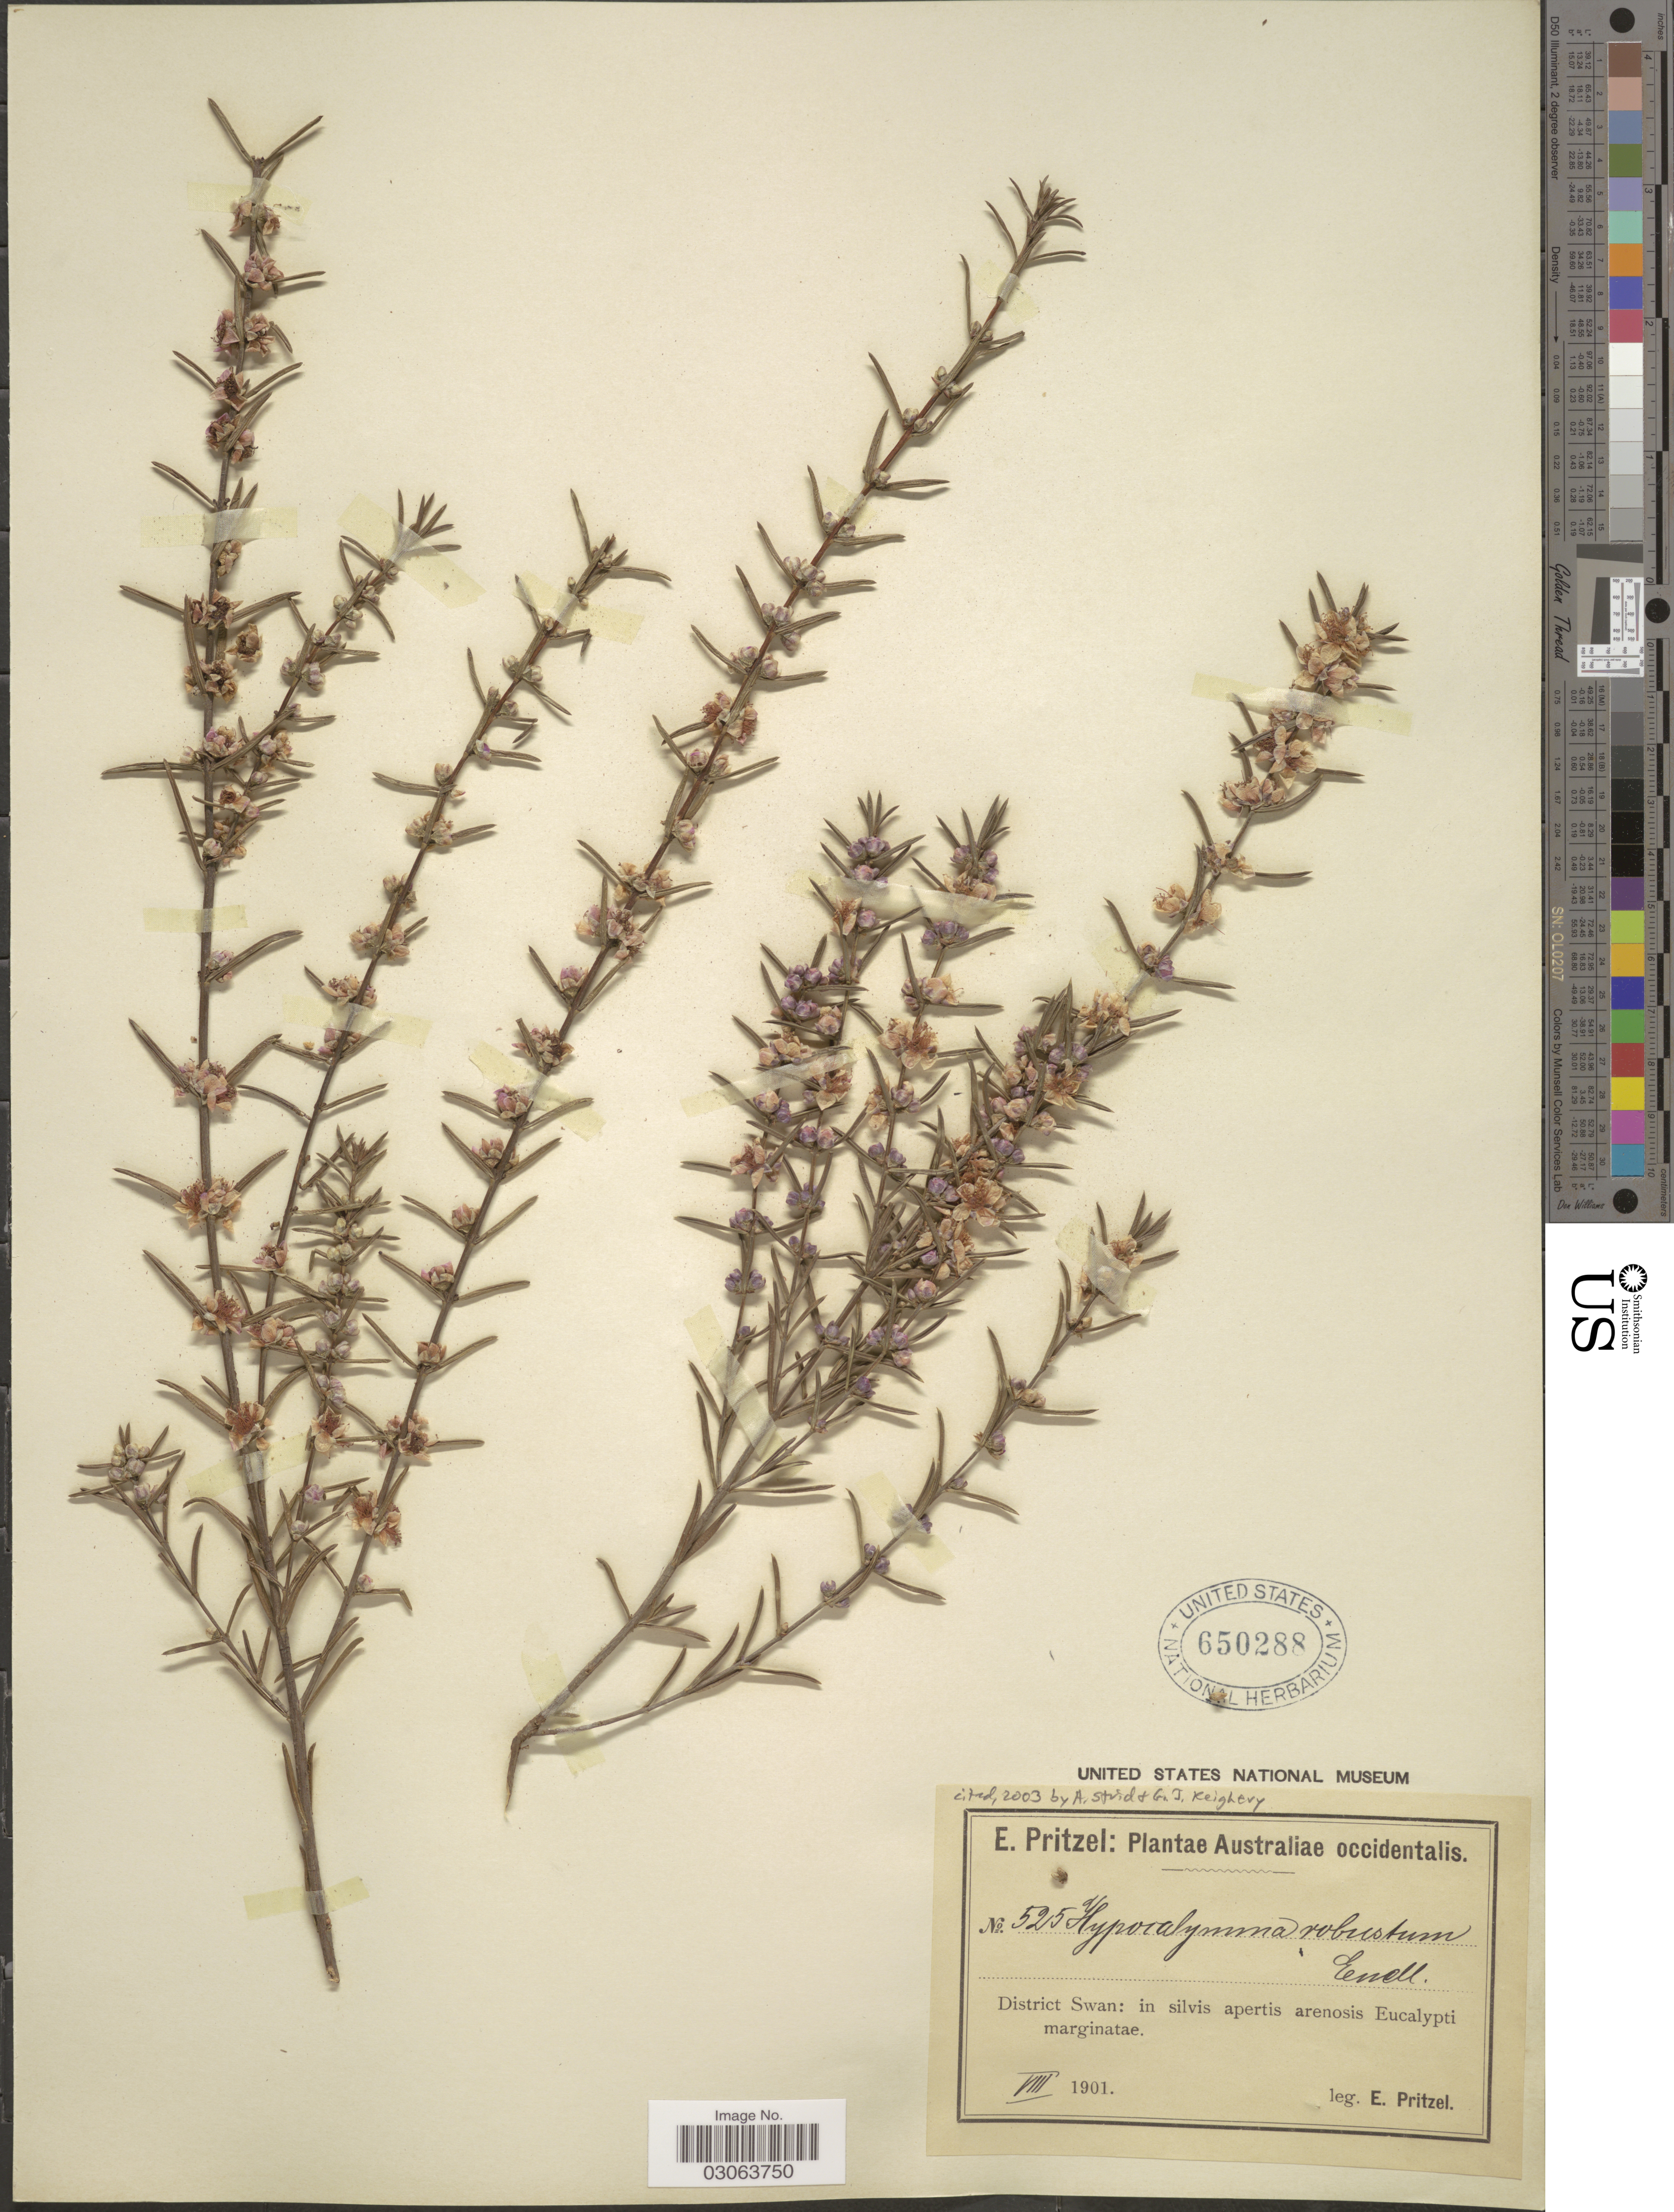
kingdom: Plantae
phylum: Tracheophyta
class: Magnoliopsida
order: Myrtales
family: Myrtaceae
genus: Hypocalymma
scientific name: Hypocalymma robustum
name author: (Endl.) Lindl.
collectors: E. G. Pritzel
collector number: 525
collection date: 1901-08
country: Australia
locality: Australiae occidentalis. District Swan.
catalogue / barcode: US 650288